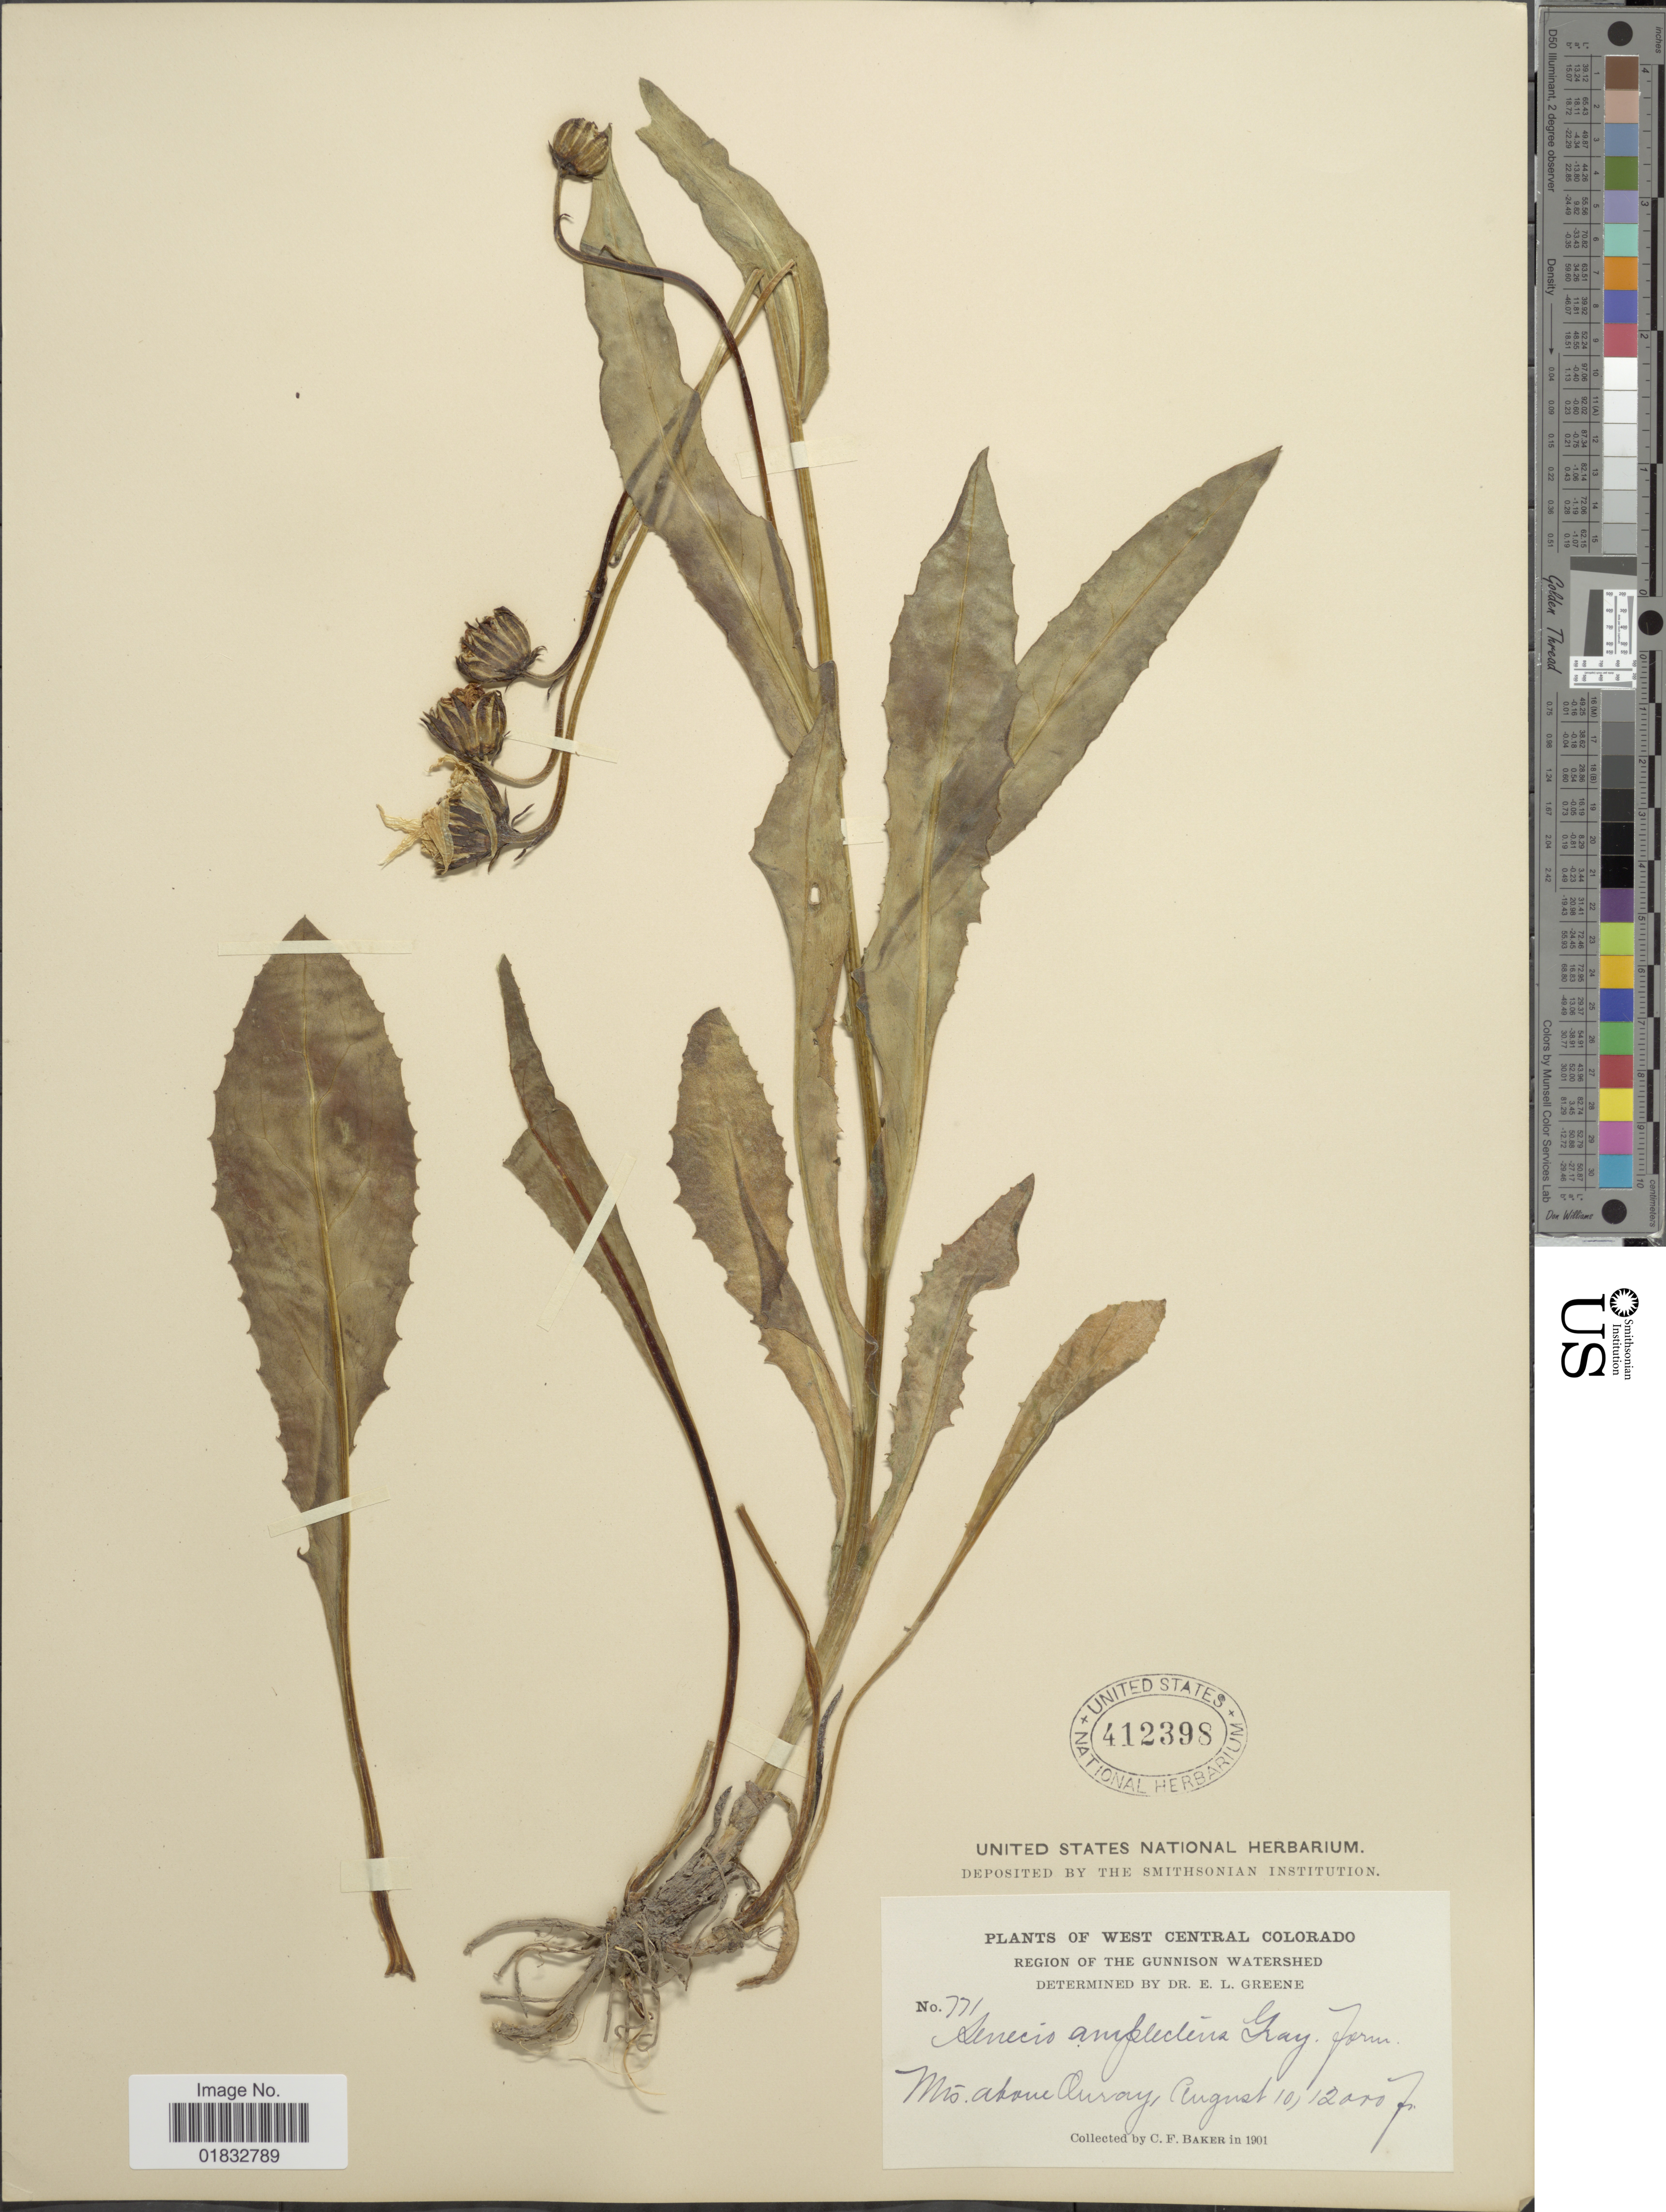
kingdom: Plantae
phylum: Tracheophyta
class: Magnoliopsida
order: Asterales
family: Asteraceae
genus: Senecio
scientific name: Senecio amplectens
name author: A. Gray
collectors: C. F. Baker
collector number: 771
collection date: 1901-08-10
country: United States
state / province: Colorado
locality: West Central Colorado, Mts above Ouroy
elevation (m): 3658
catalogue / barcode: US 412398